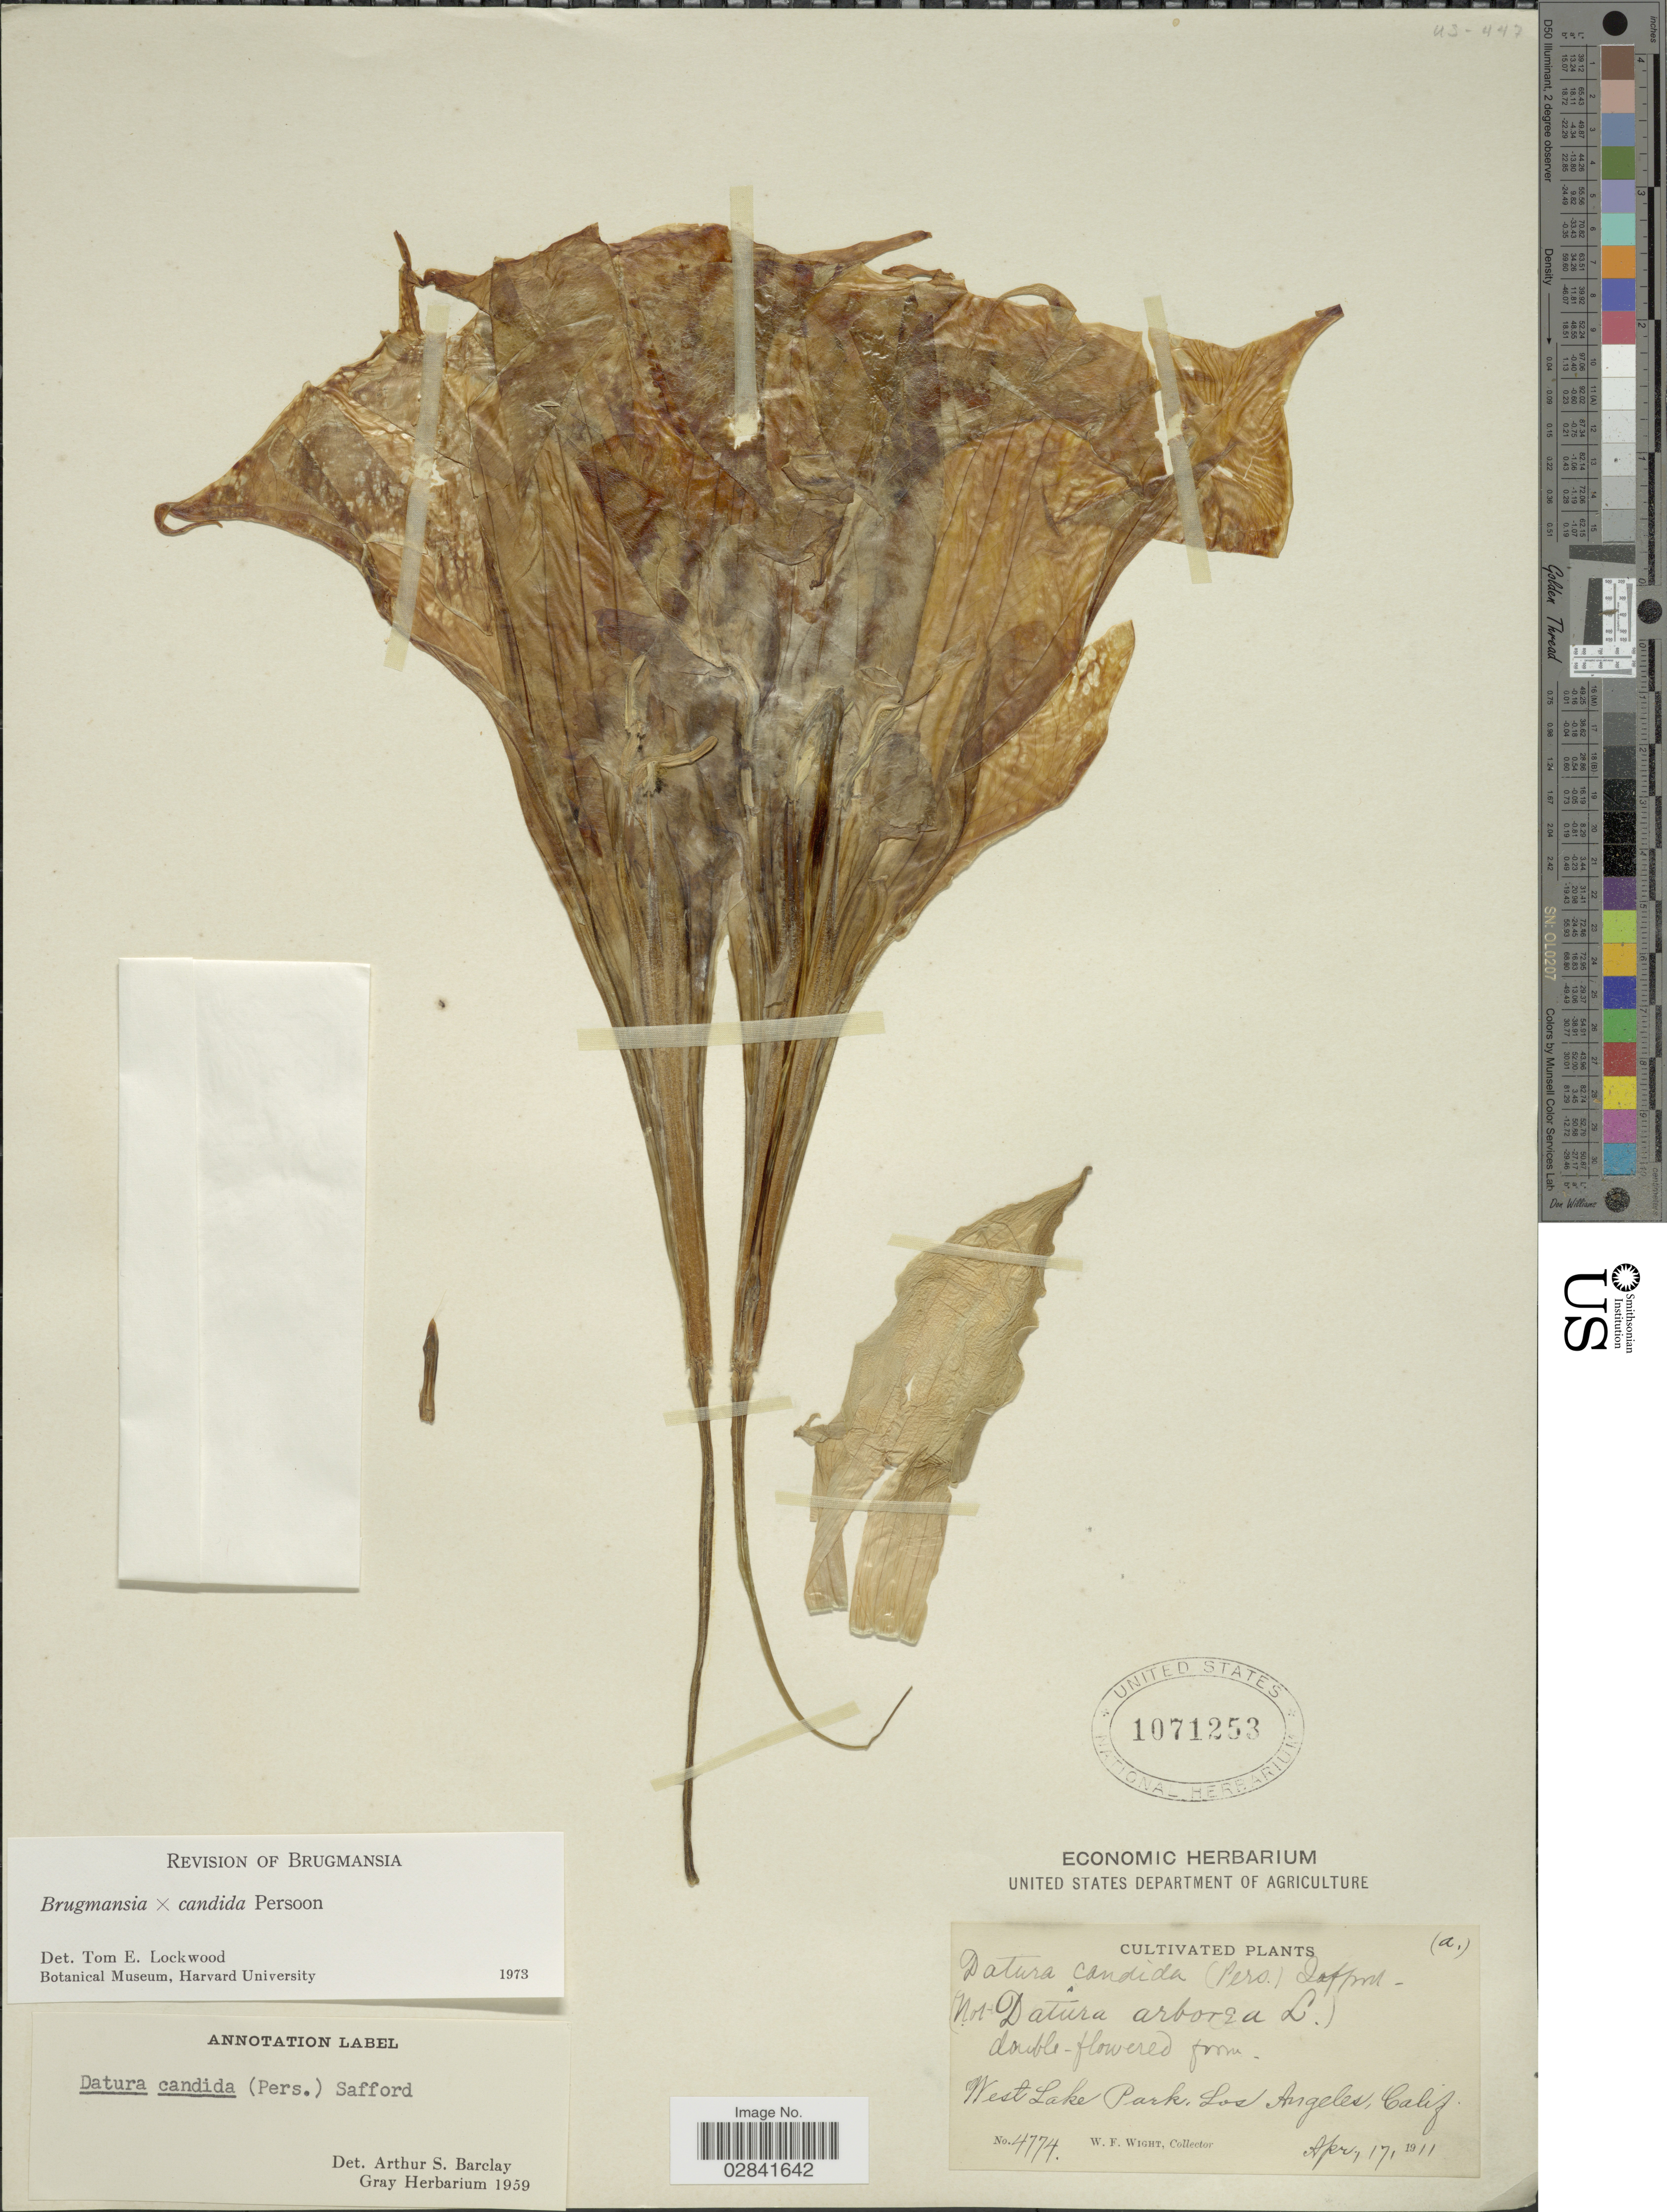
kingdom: Plantae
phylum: Tracheophyta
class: Magnoliopsida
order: Solanales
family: Solanaceae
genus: Brugmansia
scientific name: Brugmansia x candida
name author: Pers.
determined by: Lockwood, T. E.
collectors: W. Wight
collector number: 4774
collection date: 1911-04-17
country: United States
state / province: California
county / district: Los Angeles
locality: West Lake Park. Los Angeles.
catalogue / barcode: US 1071253